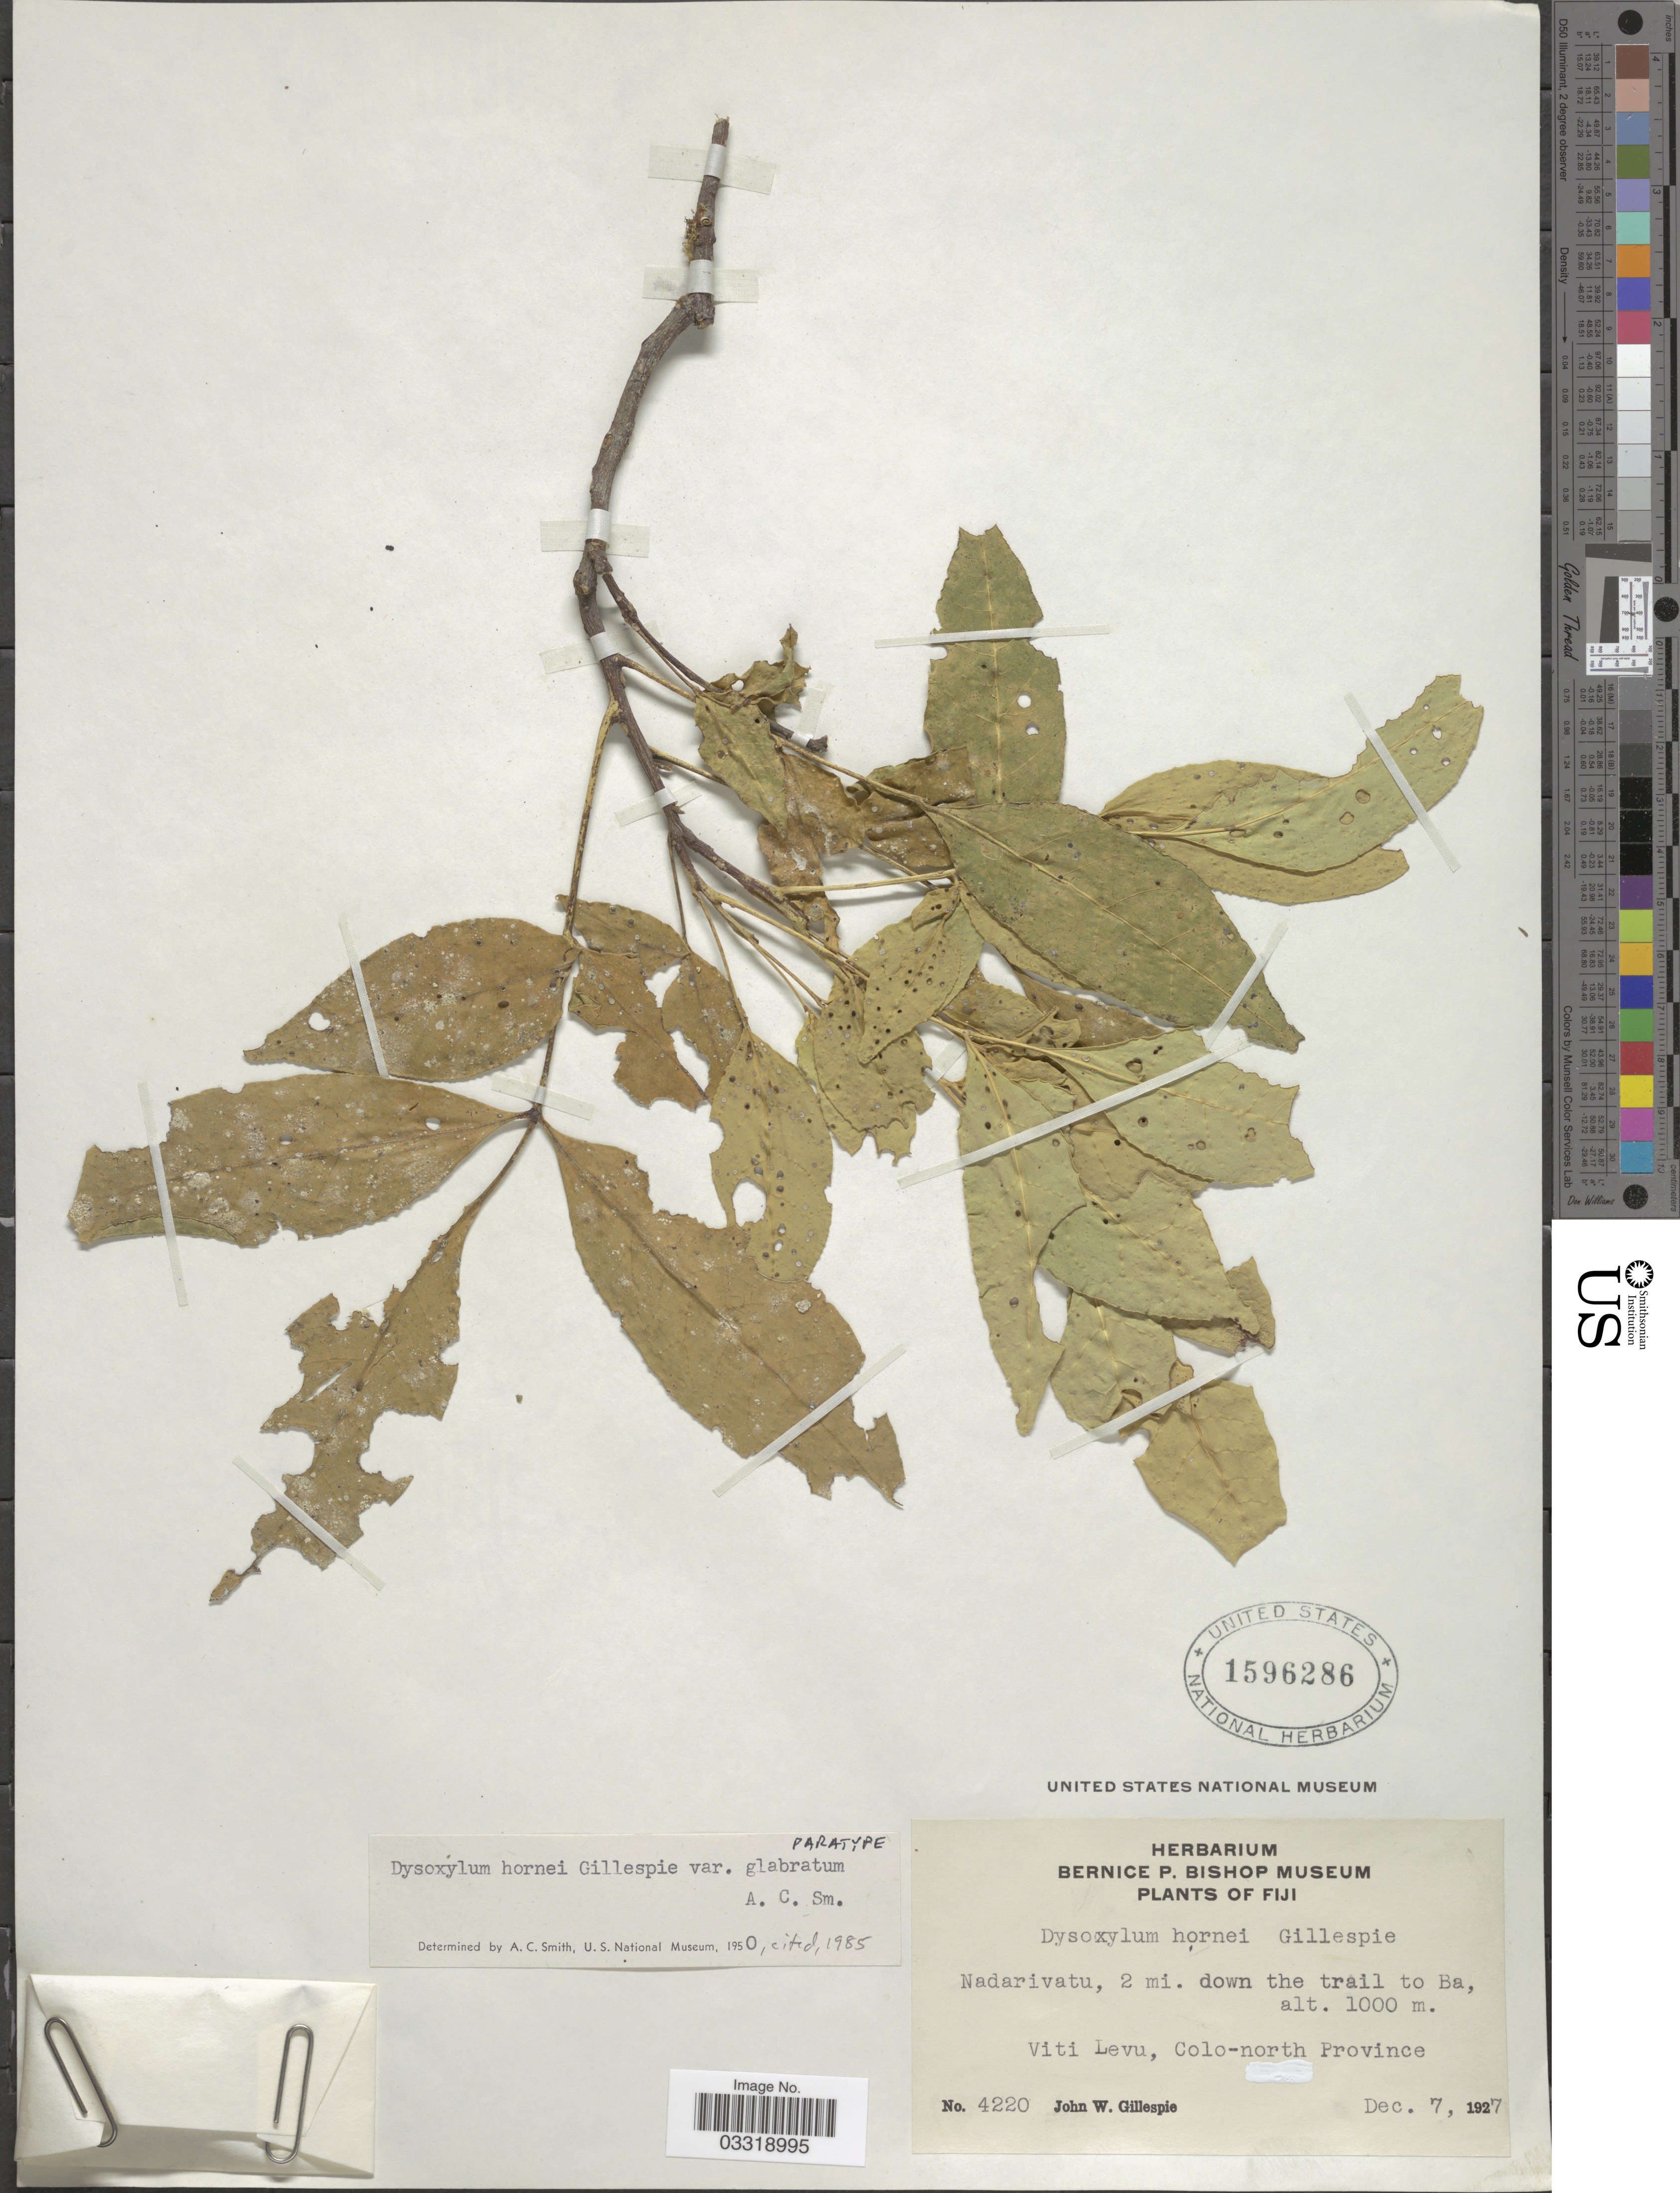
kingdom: Plantae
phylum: Tracheophyta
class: Magnoliopsida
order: Sapindales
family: Meliaceae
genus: Didymocheton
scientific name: Didymocheton hornei var. glabratus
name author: (A.C. Sm.) Holzmeyer & Hauenschild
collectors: J. W. Gillespie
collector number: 4220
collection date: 1927-12-07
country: Fiji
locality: Nadarivatu, 2 mi. down the trail to Ba, Viti Levu, Colo-north Province.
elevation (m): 1000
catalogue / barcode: US 1596286